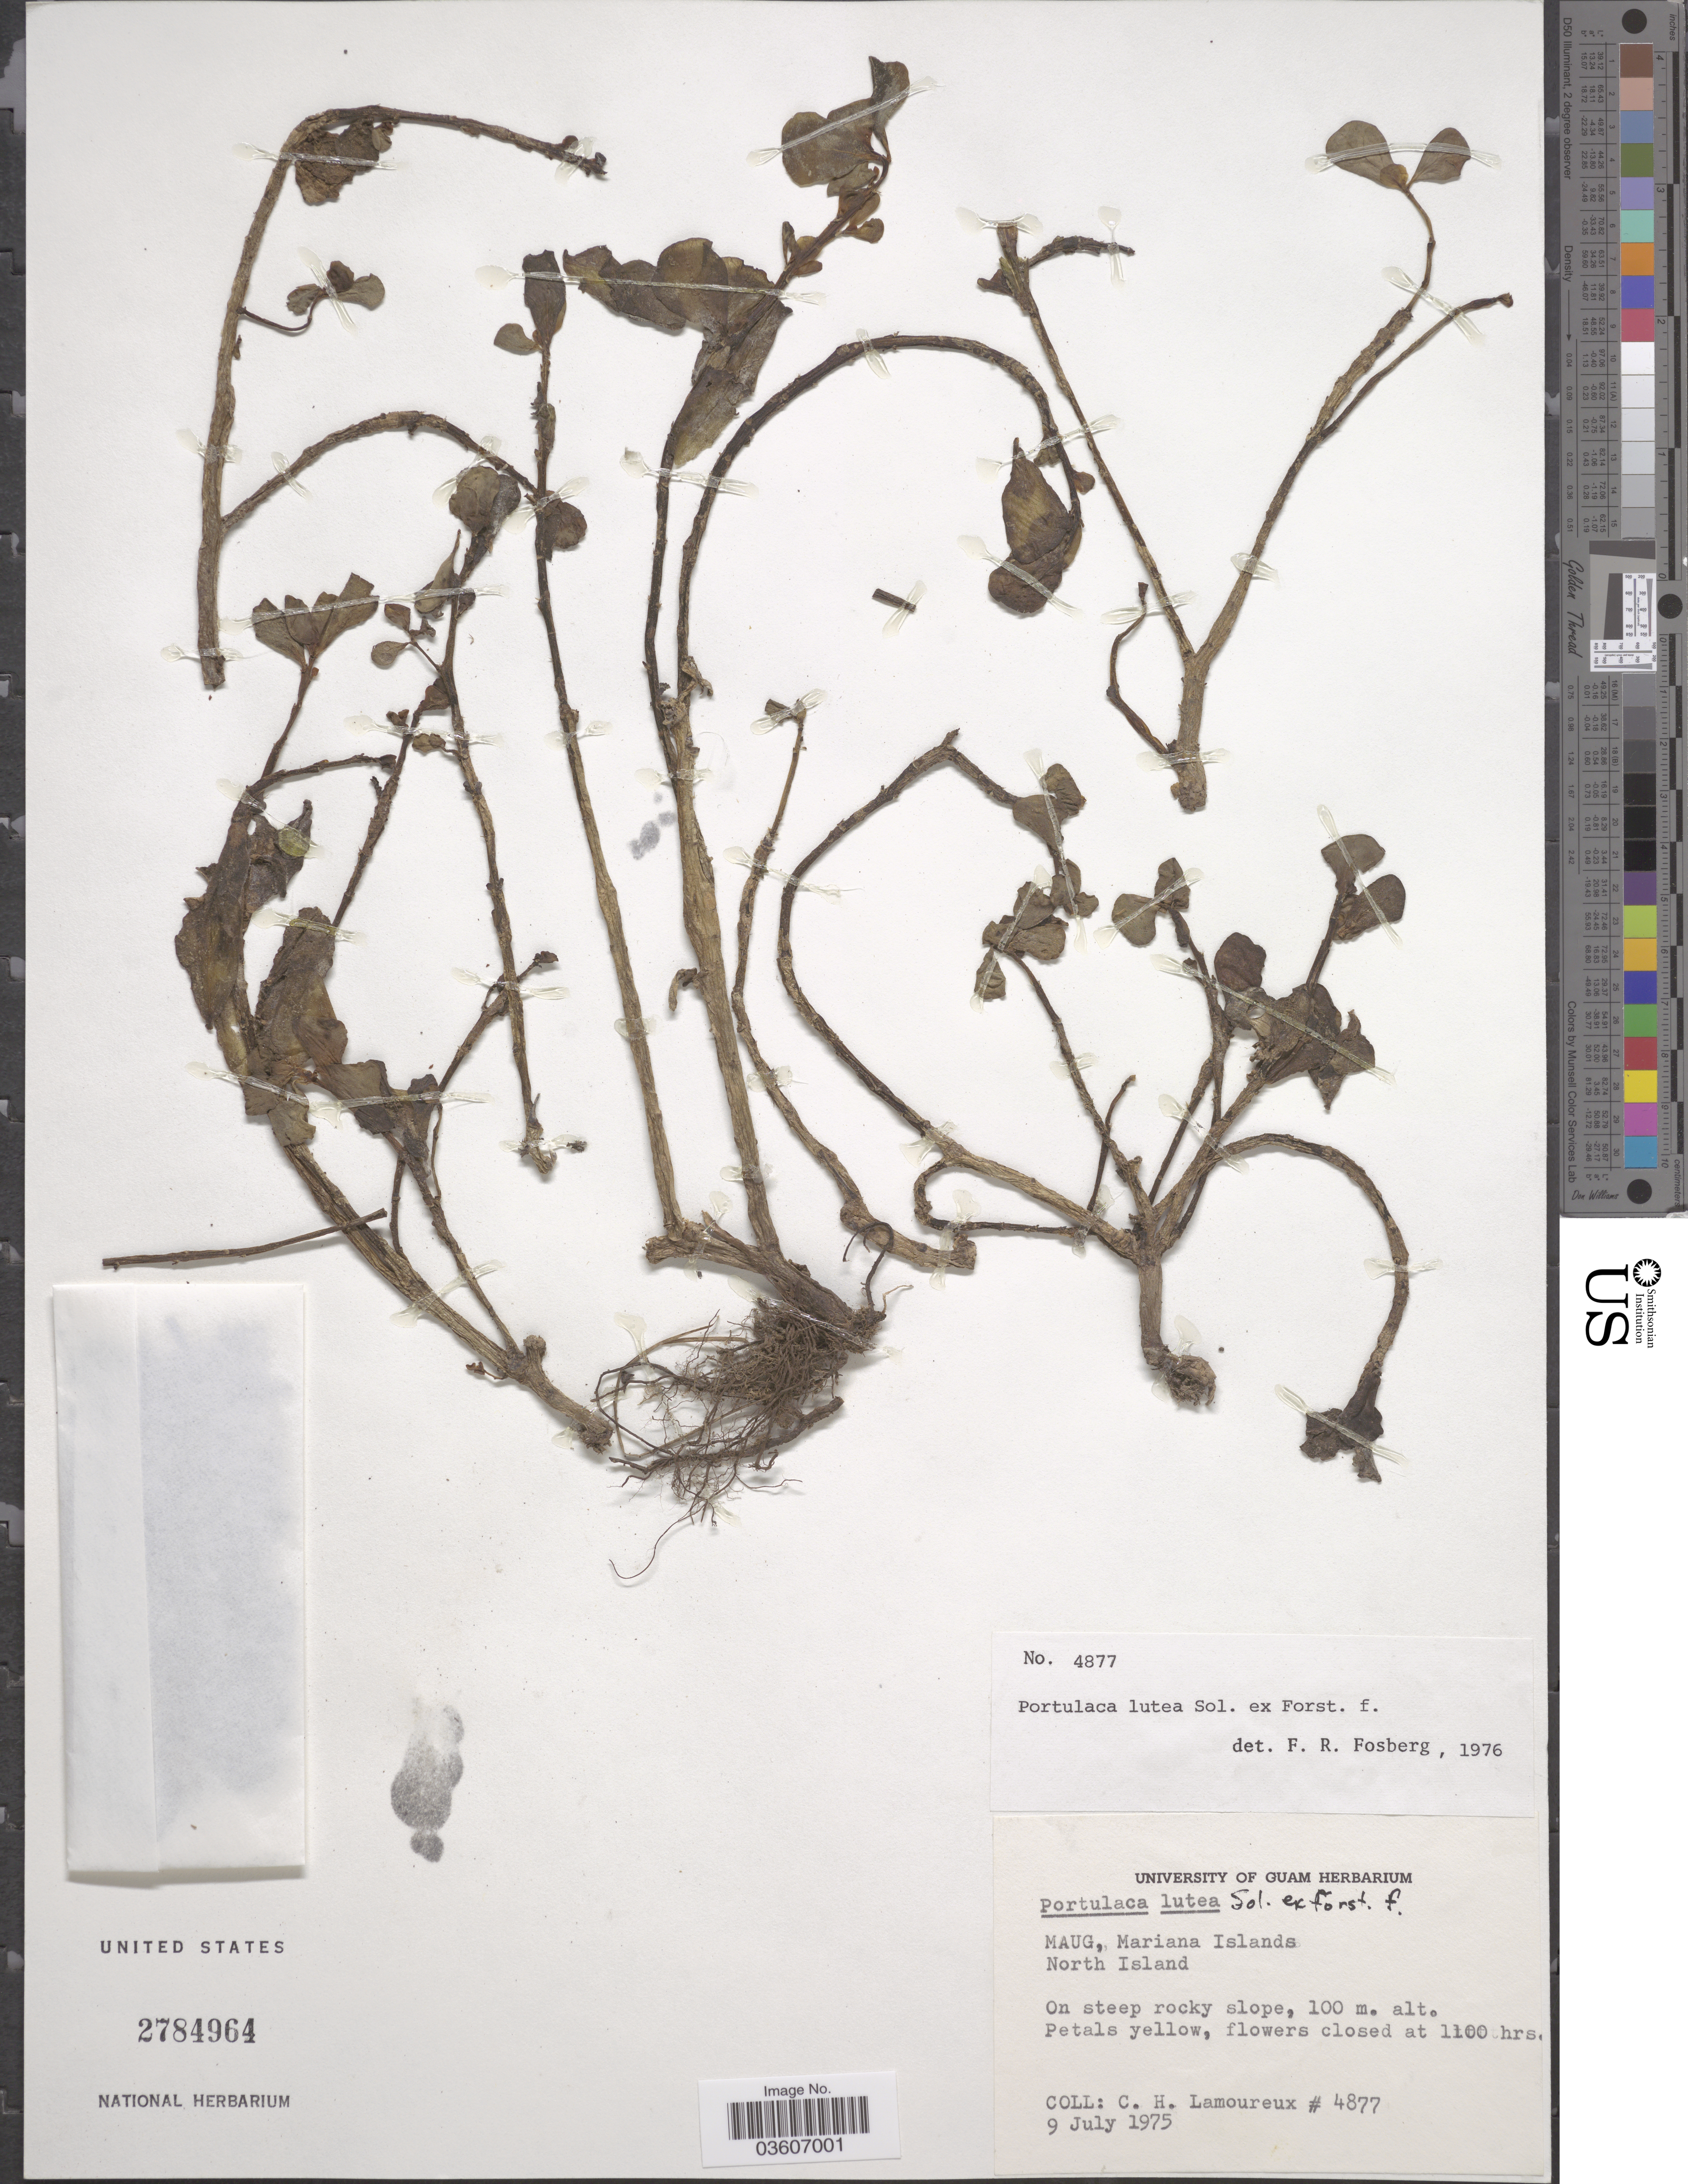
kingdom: Plantae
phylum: Tracheophyta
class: Magnoliopsida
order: Caryophyllales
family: Portulacaceae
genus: Portulaca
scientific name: Portulaca lutea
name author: Sol. ex G. Forst.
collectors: C. H. Lamoureux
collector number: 4877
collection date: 1975-07-09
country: Northern Mariana Islands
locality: Maug, Mariana Islands. North Island.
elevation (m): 100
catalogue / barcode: US 2784964